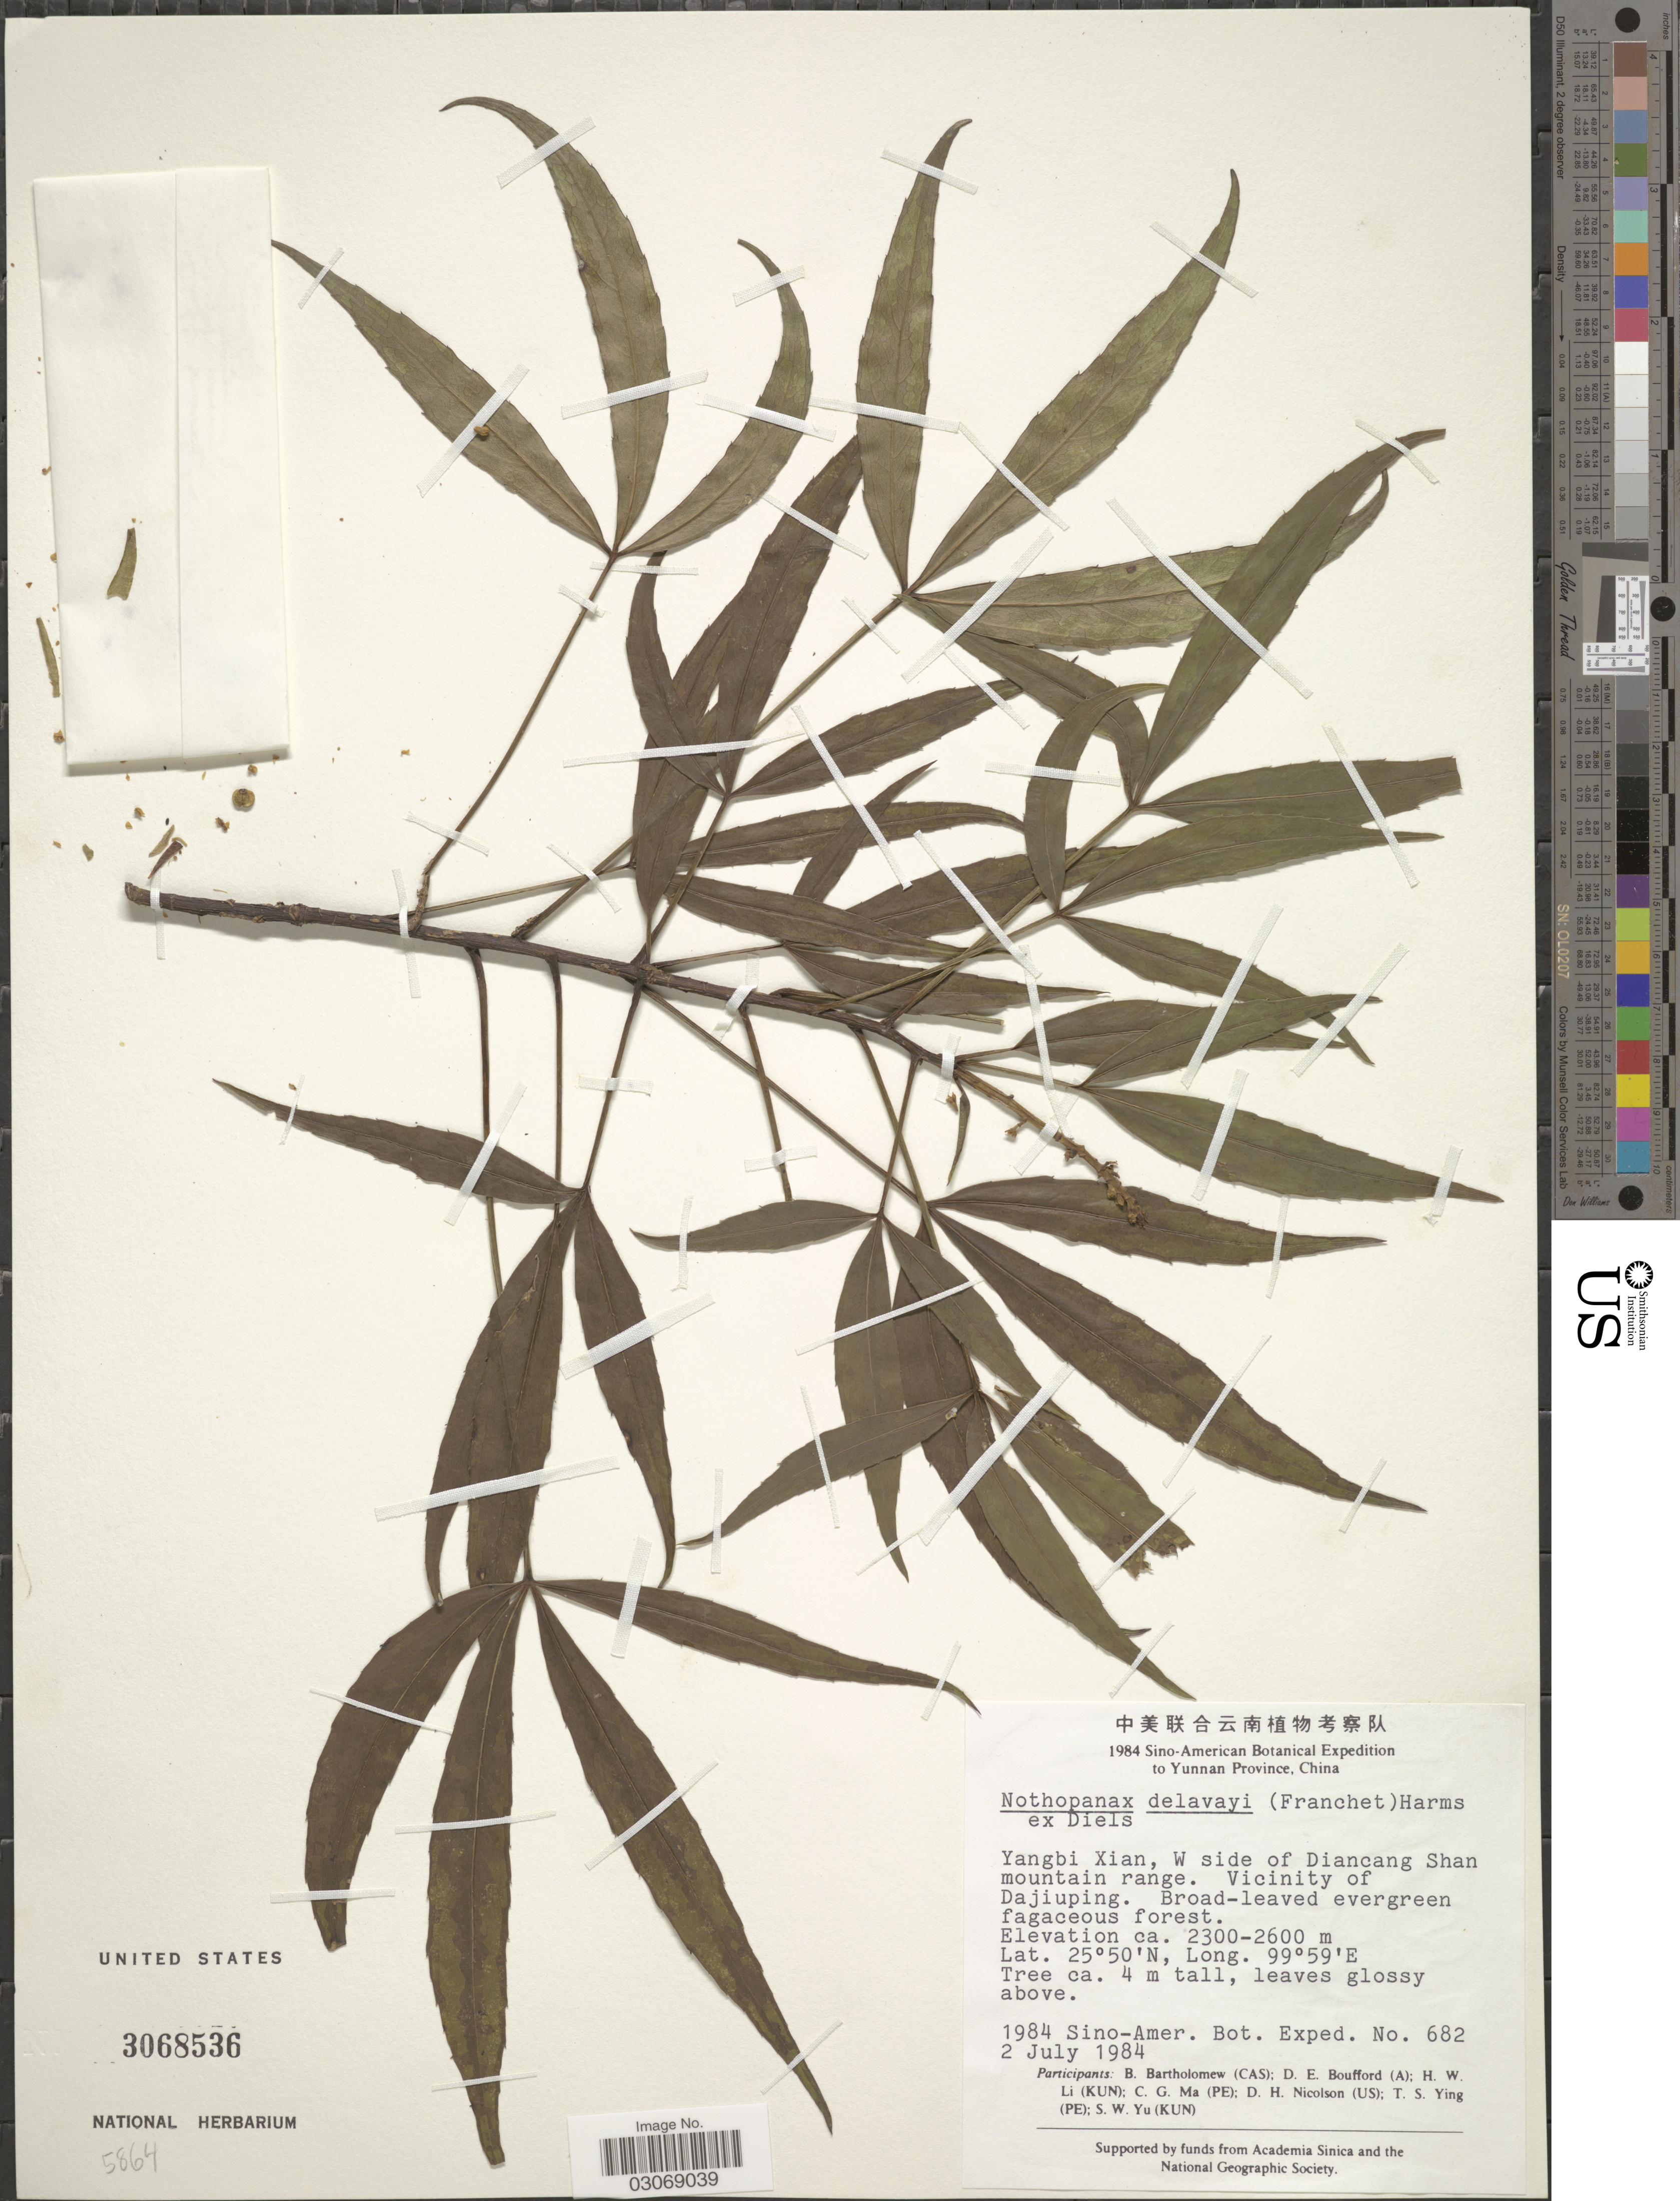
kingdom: Plantae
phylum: Tracheophyta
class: Magnoliopsida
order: Apiales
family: Araliaceae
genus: Nothopanax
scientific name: Nothopanax delavayi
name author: (Franch.) Harms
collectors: Sino-Amer. Bot. Exped. 1984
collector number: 682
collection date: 1984-07-02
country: China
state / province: Yunnan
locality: Yangbi Xian, W side of Diancang Shan mountain range. Vicinity of Dajiuping.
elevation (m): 2300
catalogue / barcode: US 3068536